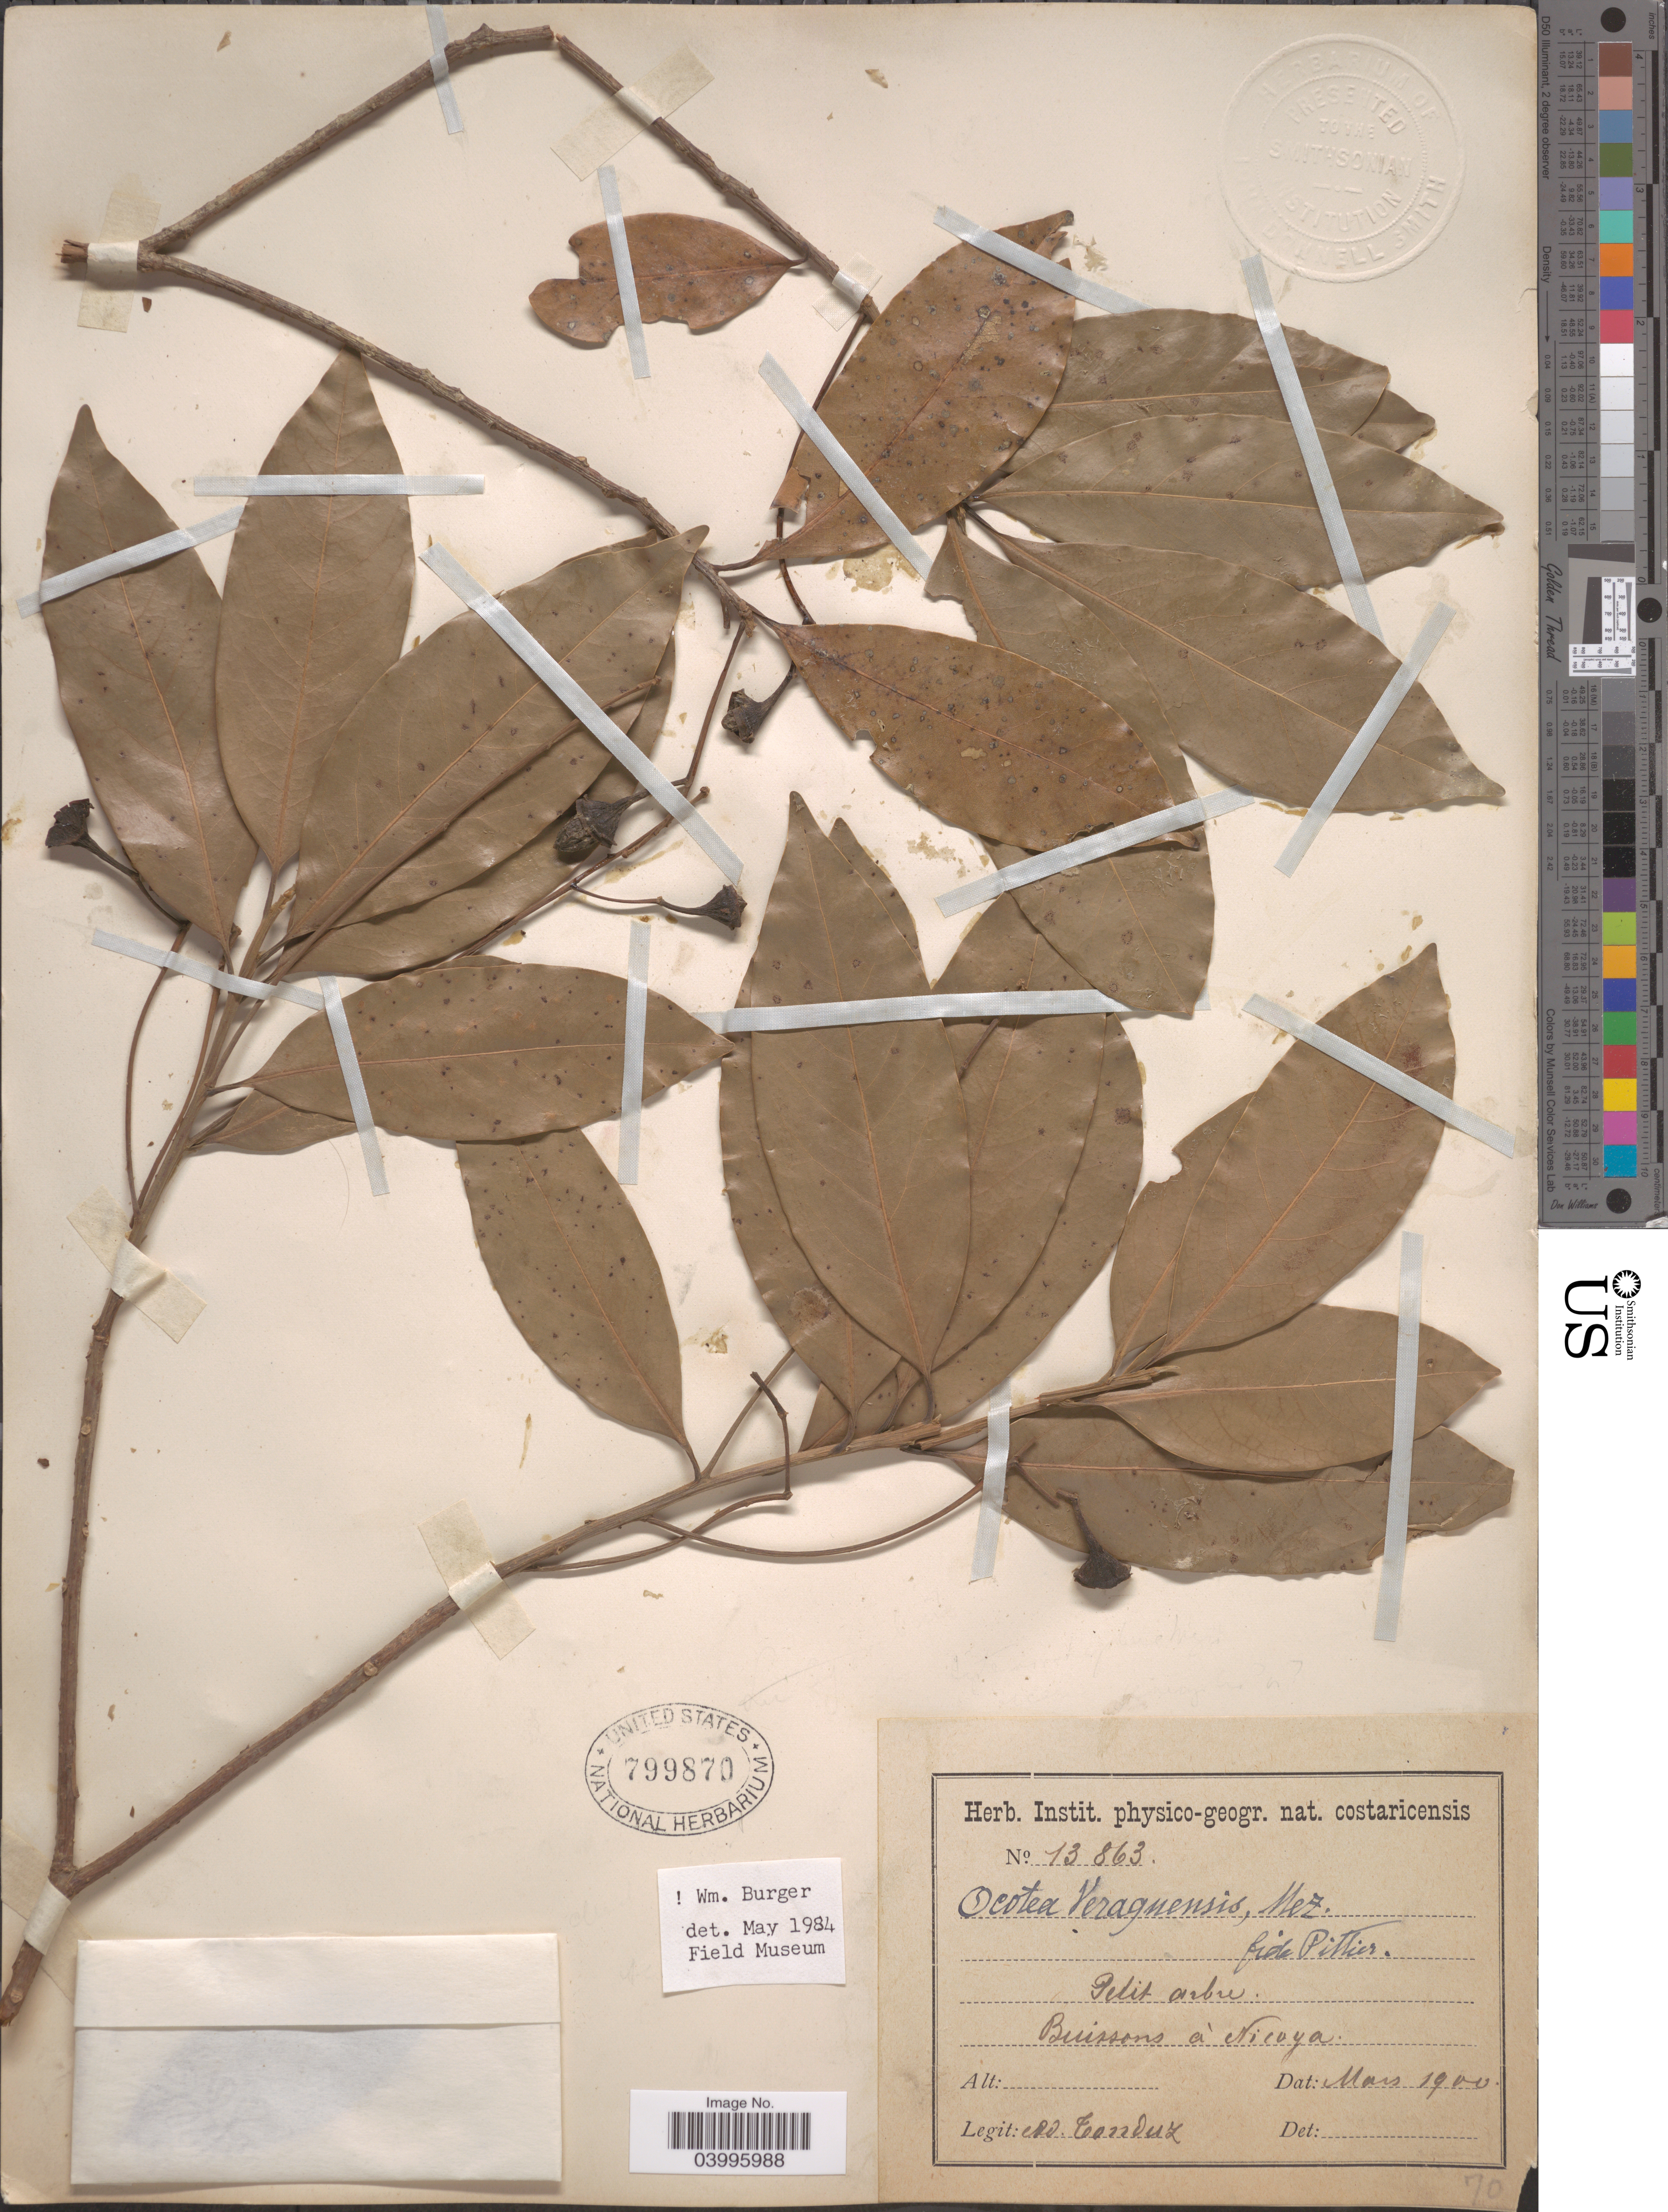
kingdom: Plantae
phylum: Tracheophyta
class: Magnoliopsida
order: Laurales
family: Lauraceae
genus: Ocotea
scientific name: Ocotea veraguensis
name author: (Meisn.) Mez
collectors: A. Tonduz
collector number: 13863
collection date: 1900-03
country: Costa Rica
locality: Buissons á Nicoya.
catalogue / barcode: US 799870